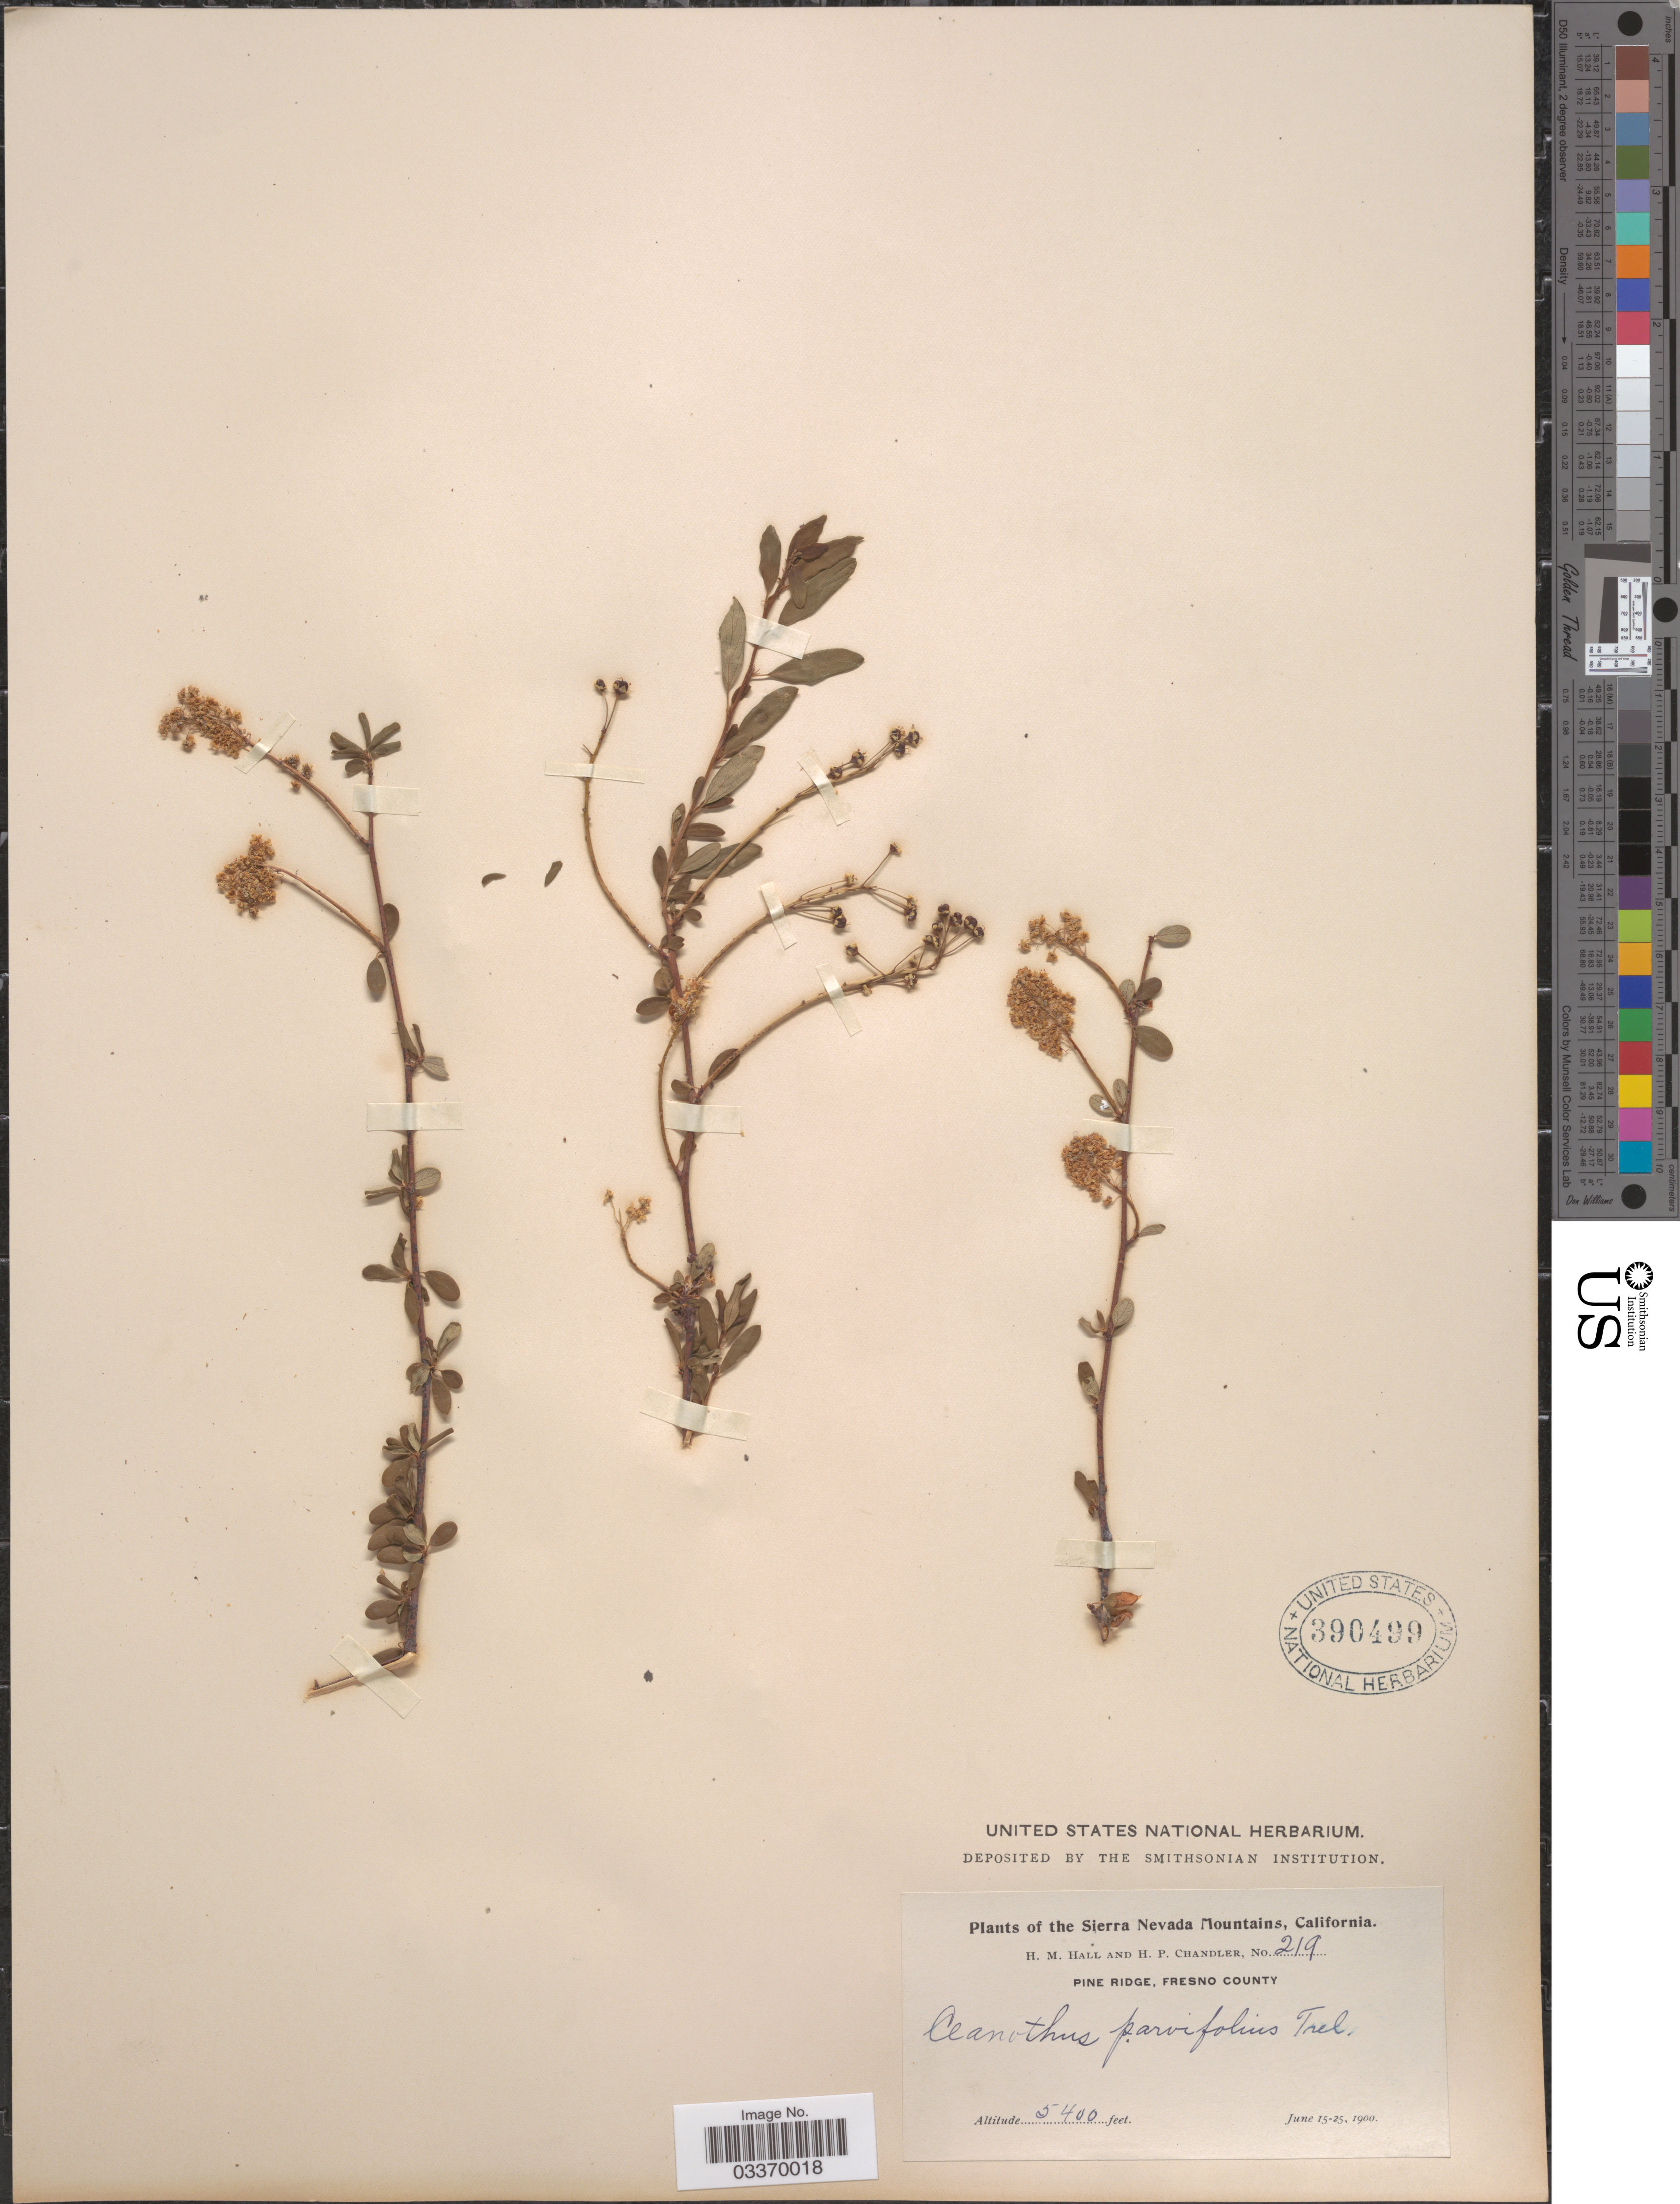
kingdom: Plantae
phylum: Tracheophyta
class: Magnoliopsida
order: Rosales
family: Rhamnaceae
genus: Ceanothus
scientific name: Ceanothus parvifolius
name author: (S. Watson) Trel.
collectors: H. M. Hall & H. Chandler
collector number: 219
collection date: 1900-06-15/1900-06-25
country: United States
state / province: California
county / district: Fresno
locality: Sierra Nevada Mountains. Pine Ridge, Fresno County.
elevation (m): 1646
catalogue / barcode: US 390499